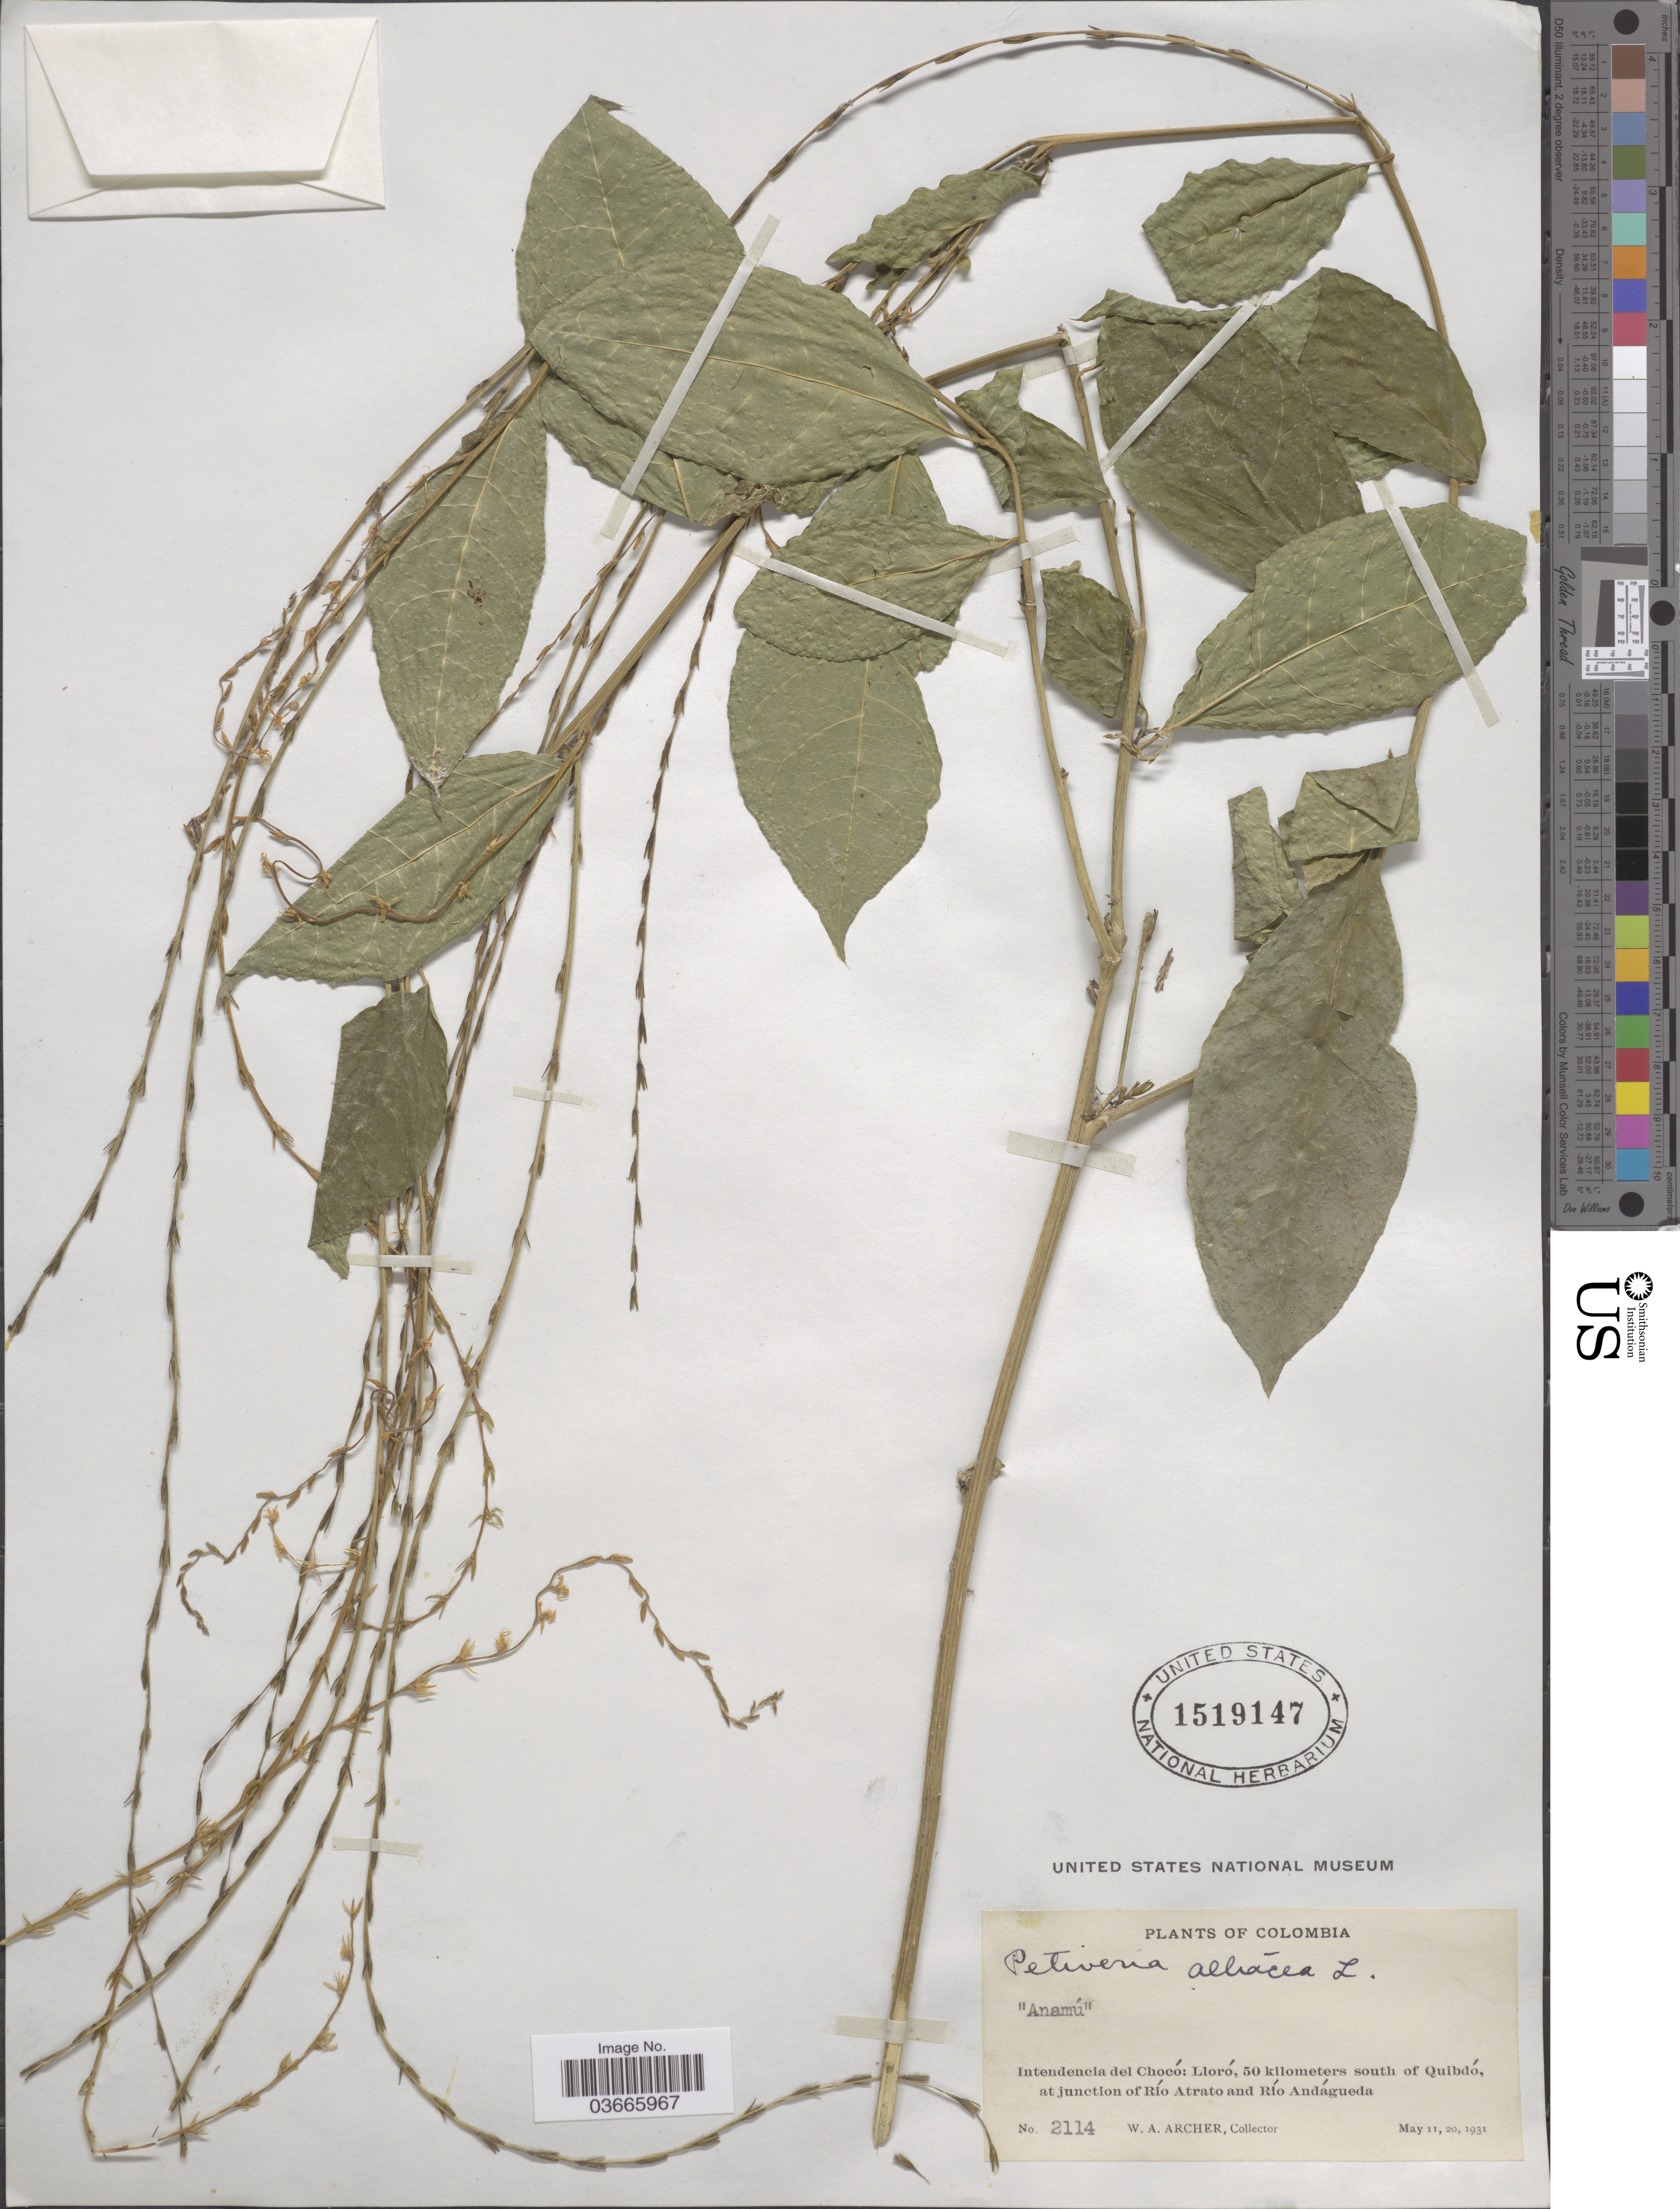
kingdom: Plantae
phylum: Tracheophyta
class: Magnoliopsida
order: Caryophyllales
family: Phytolaccaceae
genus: Petiveria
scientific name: Petiveria alliacea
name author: L.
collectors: W. Archer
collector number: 2114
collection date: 1931-05-11/1931-05-20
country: Colombia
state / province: Chocó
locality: Intendencia del Chocó: Lloró, 50 kilometers south of Quibdó, at junction of Río Atrato and Río Andágueda.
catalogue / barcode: US 1519147